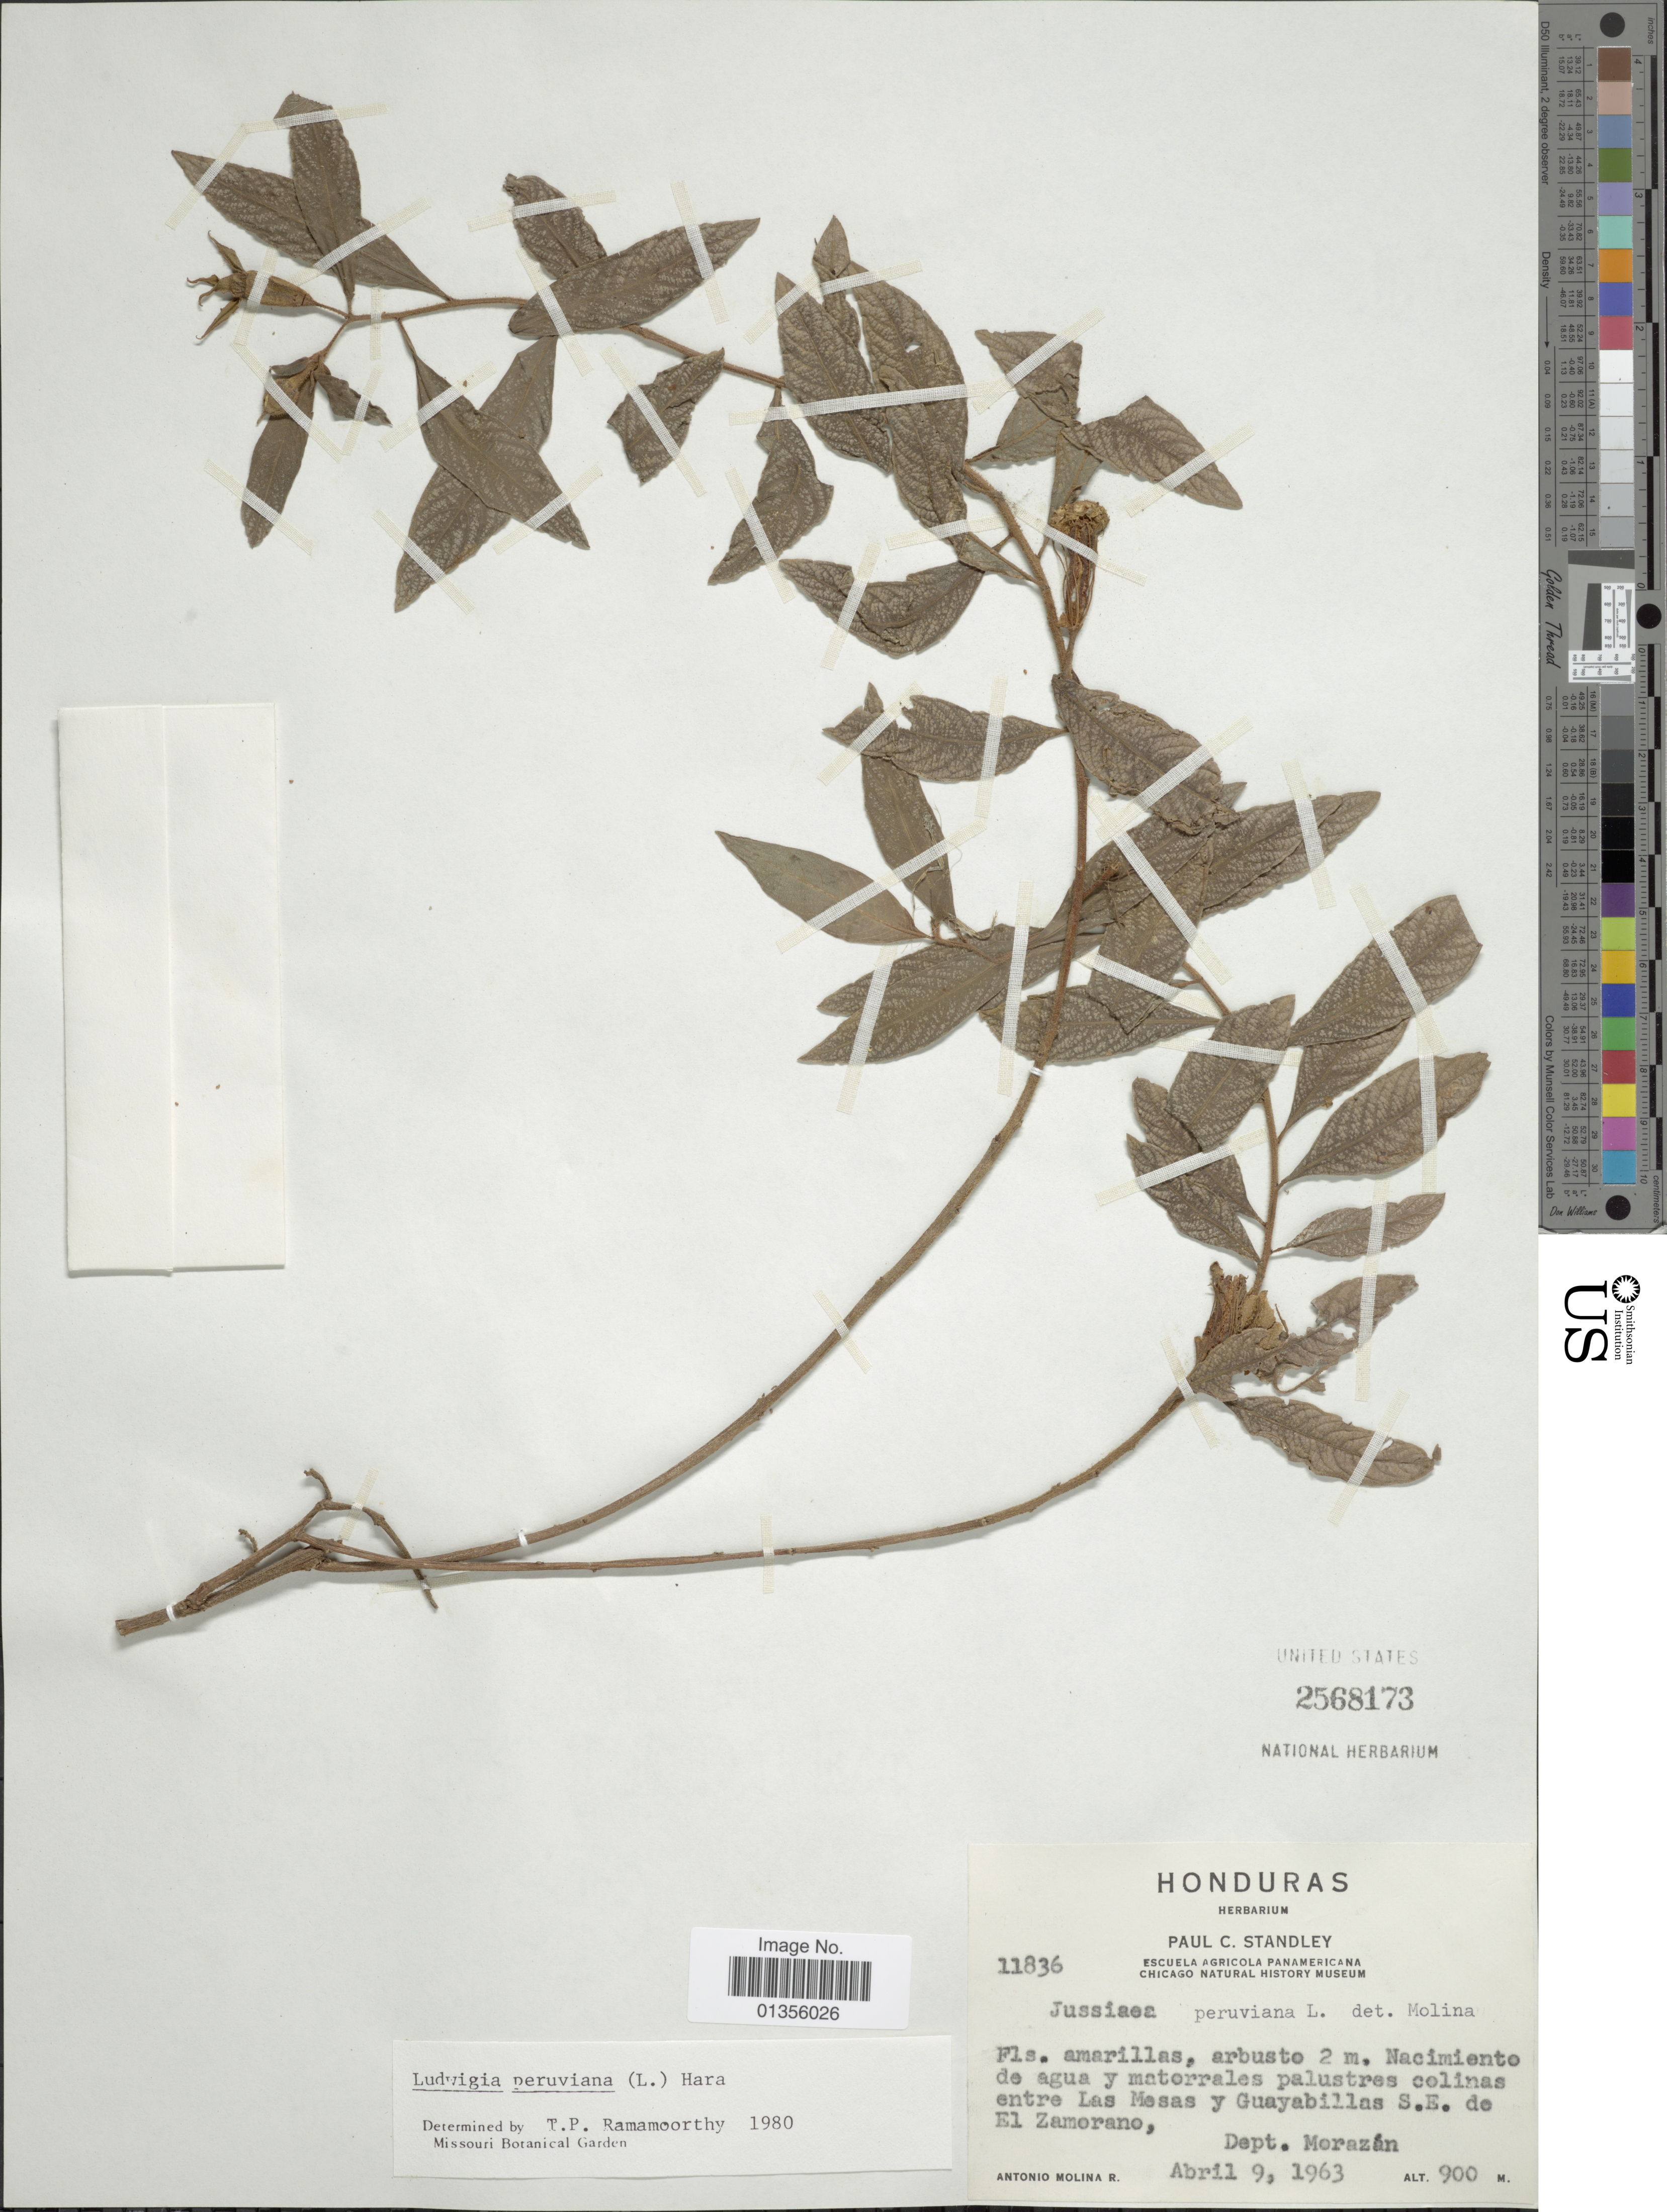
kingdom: Plantae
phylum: Tracheophyta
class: Magnoliopsida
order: Myrtales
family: Onagraceae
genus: Ludwigia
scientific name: Ludwigia peruviana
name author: (L.) H. Hara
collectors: A. Molina R.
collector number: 11836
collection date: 1963-04-09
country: Honduras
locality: Nacimiento de agua y matorrales palustres colinas entre Las Mesas y Guayabillas S.E. de El Zamorano, Dept. Morazán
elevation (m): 900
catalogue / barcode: US 2568173